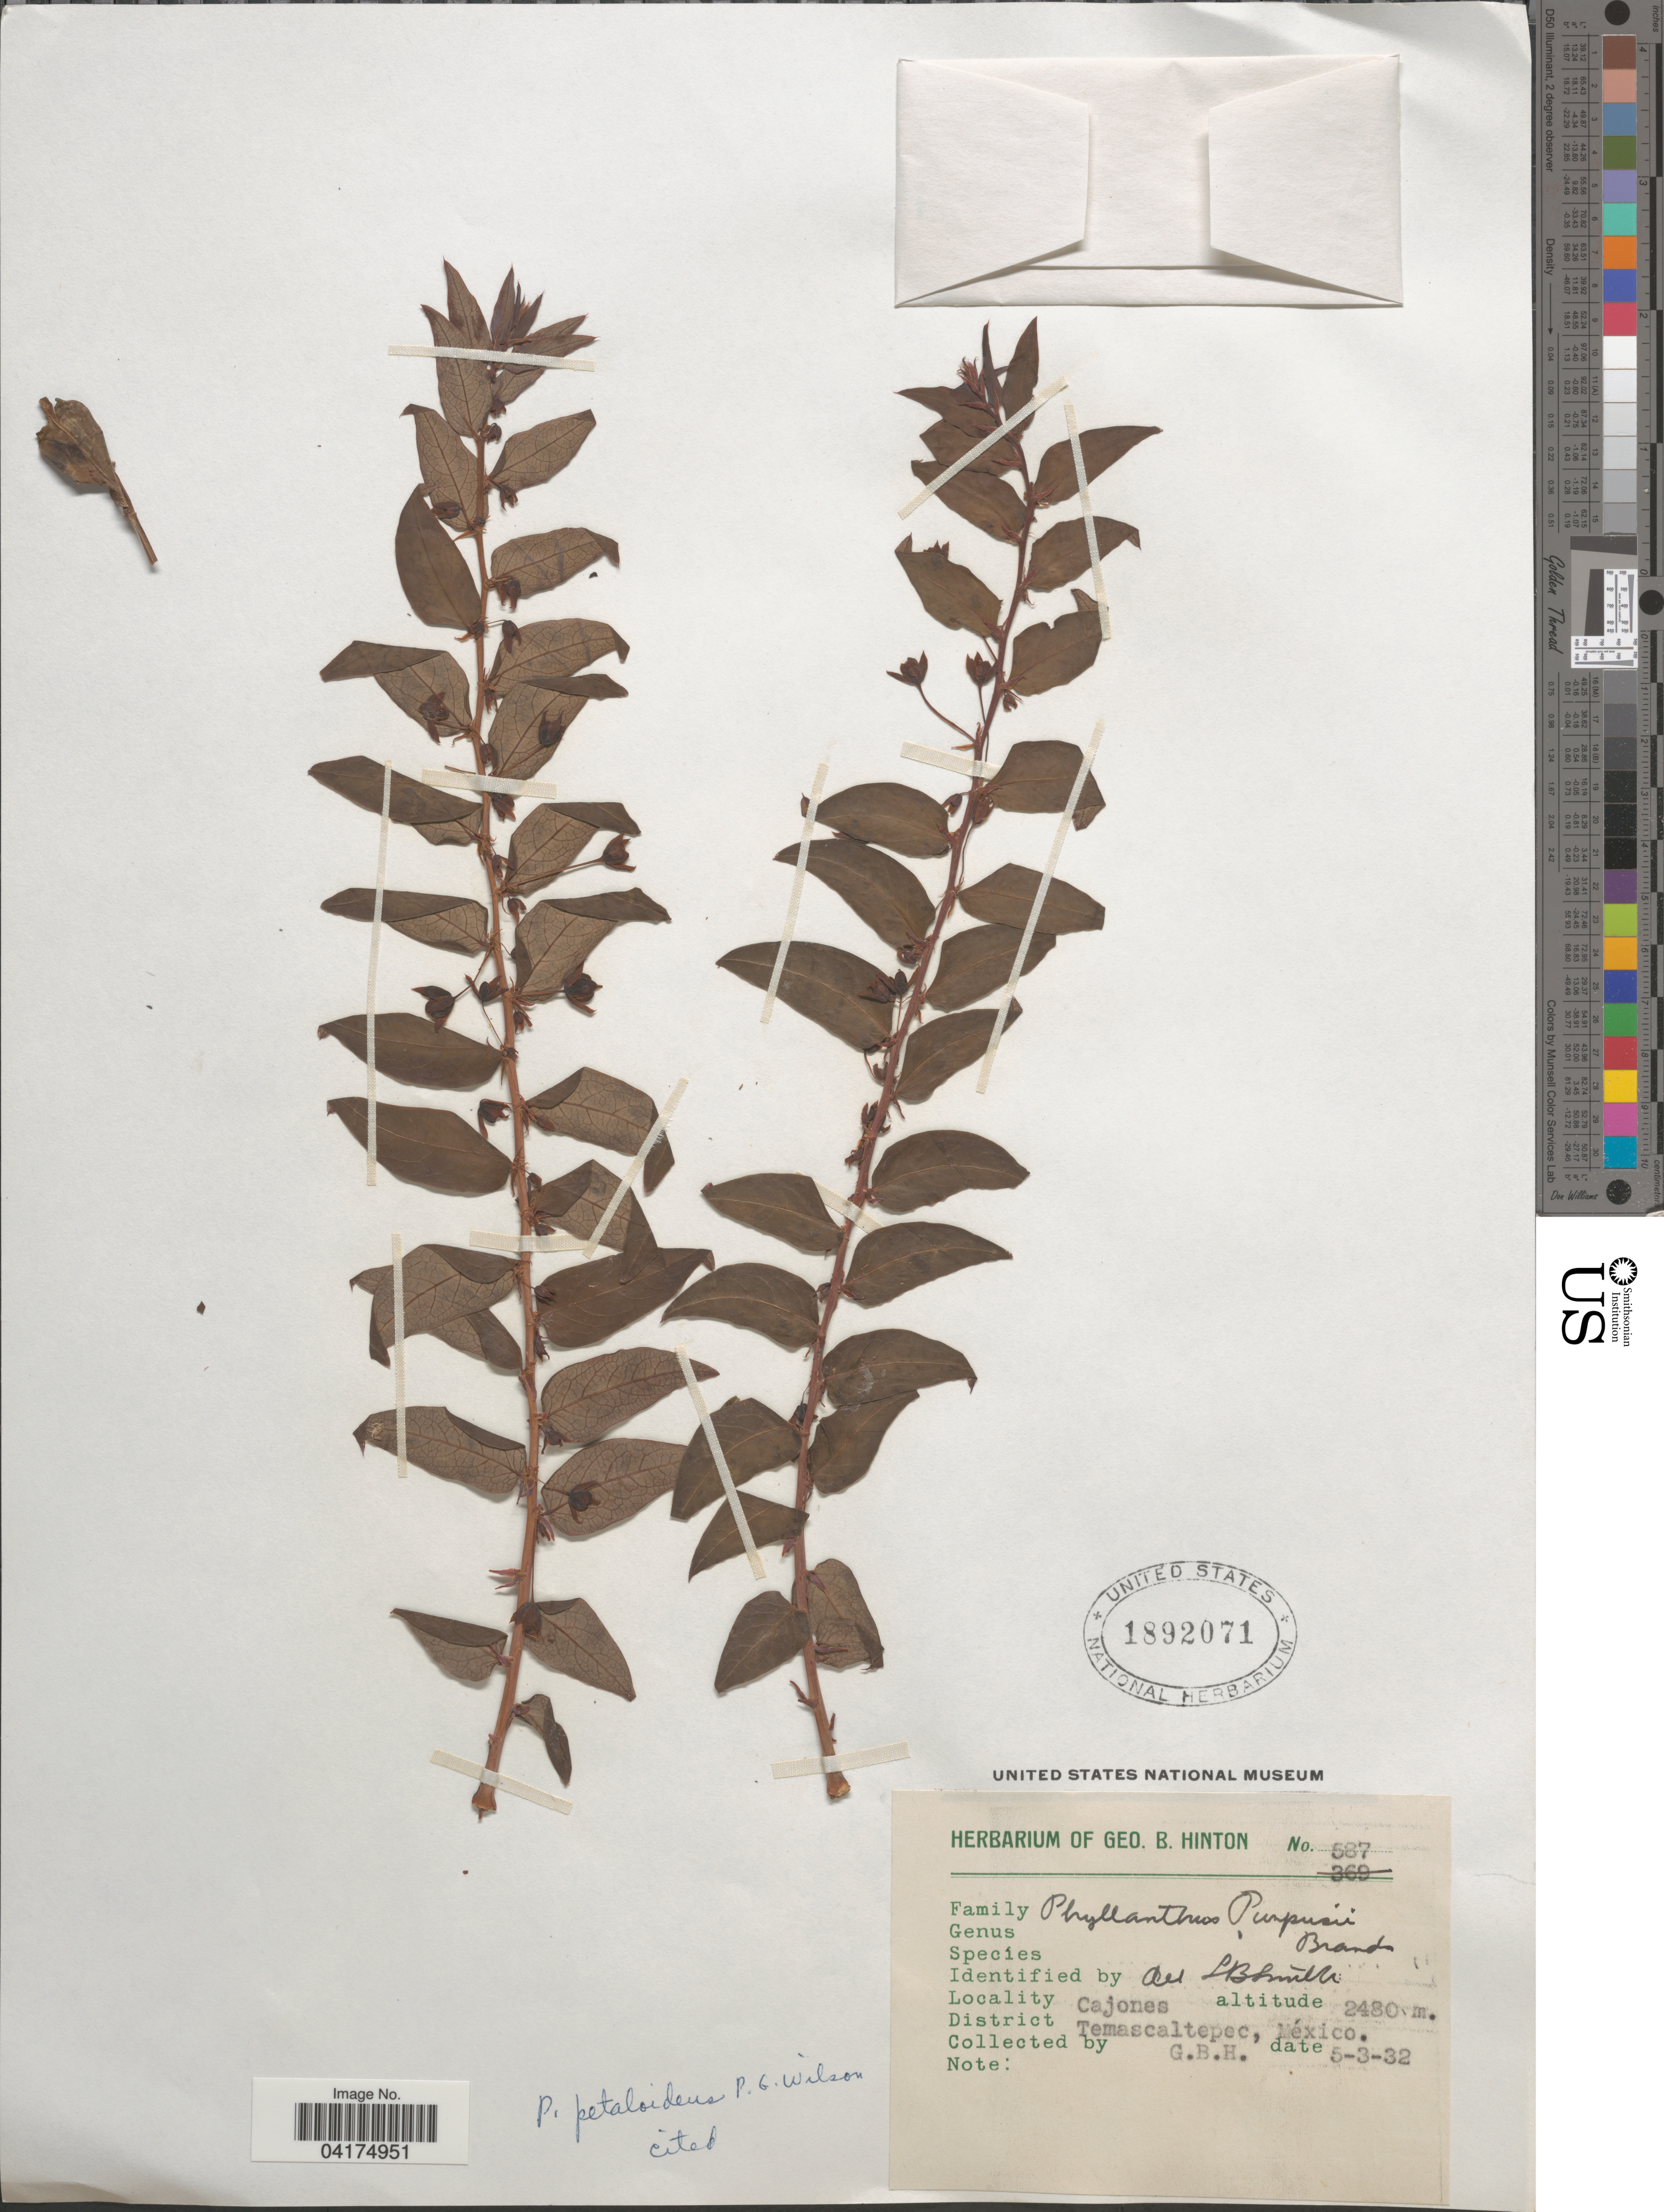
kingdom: Plantae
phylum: Tracheophyta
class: Magnoliopsida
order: Malpighiales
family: Phyllanthaceae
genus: Phyllanthus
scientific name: Phyllanthus purpusii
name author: Brandegee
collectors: G. B. Hinton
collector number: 587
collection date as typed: Transcribed d/m/y: 5/3/32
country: Mexico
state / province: México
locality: Cajones. District Temascaltepec.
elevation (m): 2480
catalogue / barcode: US 1892071